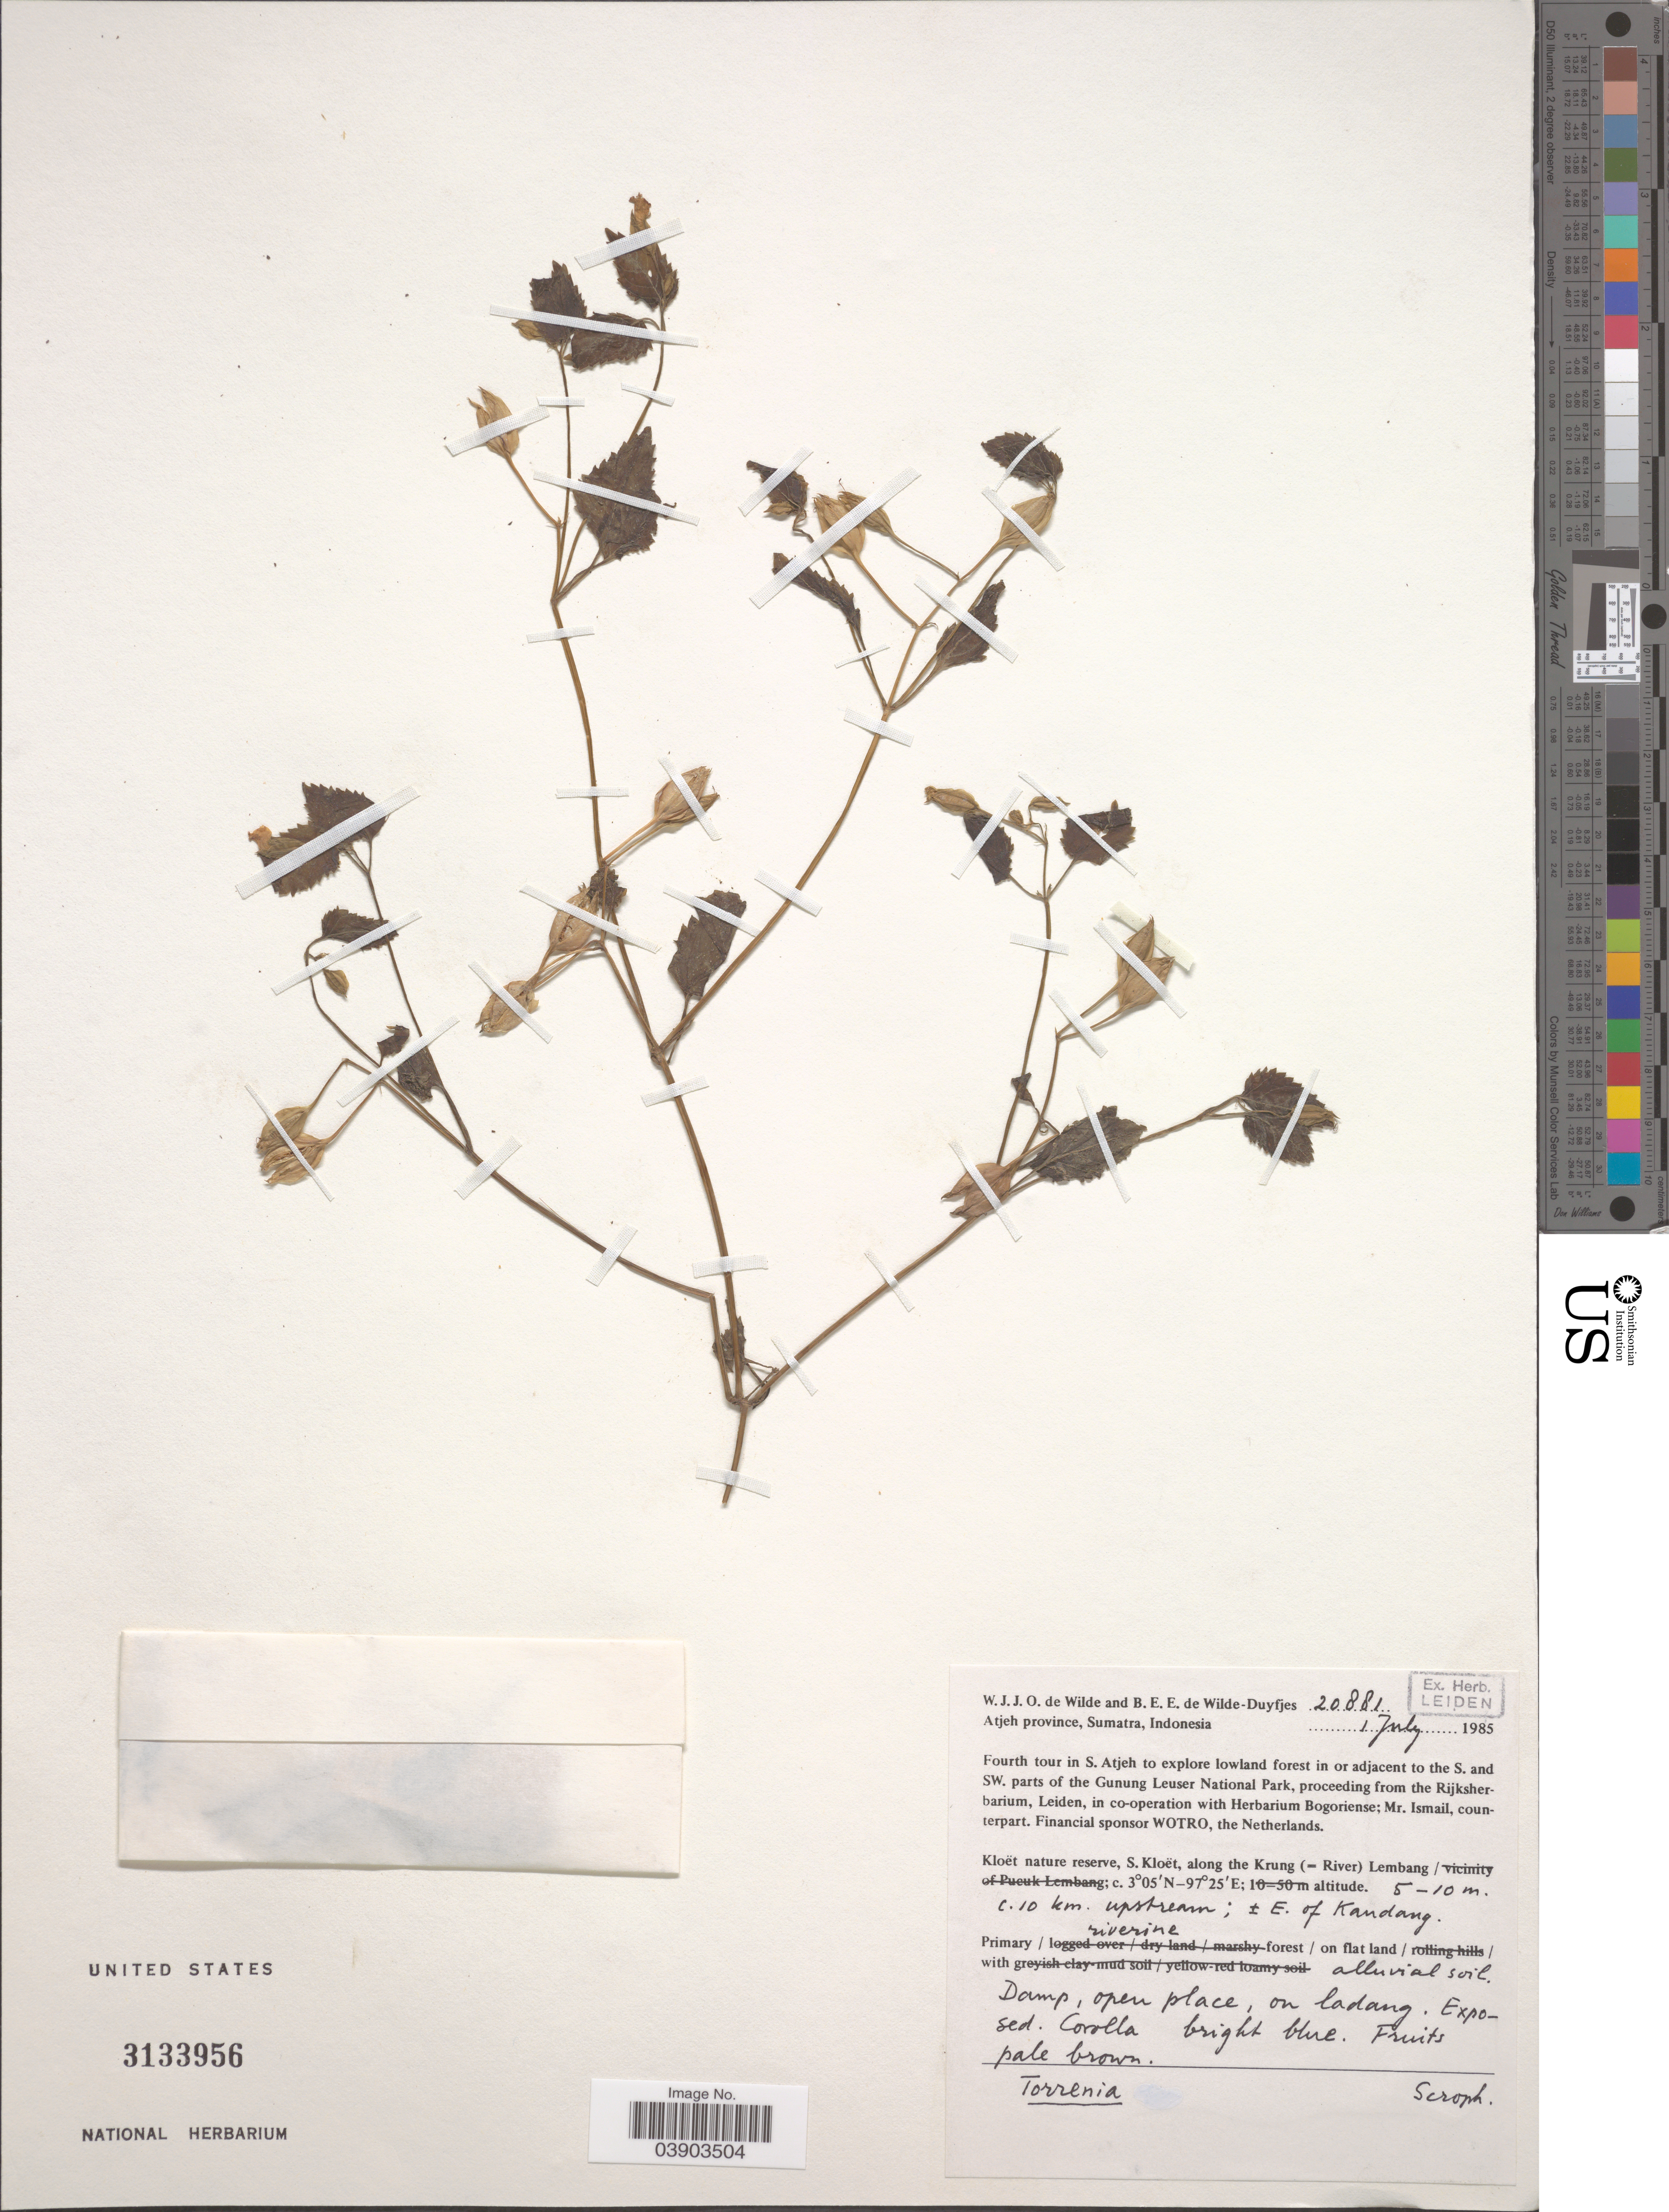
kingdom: Plantae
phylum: Tracheophyta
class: Magnoliopsida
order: Lamiales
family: Linderniaceae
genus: Torenia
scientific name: Torenia sp.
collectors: W. J. de Wilde & B. E. de Wilde-Duyfjes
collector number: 20881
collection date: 1985-07-01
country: Indonesia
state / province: Sumatra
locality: Atjeh province. Fourth tour in S. Atjeh to explore lowland forest in or adjacent to the S. and SW. parts of the Gunung Leuser National Park. Klöet nature reserve, S. Klöet, along the Krung (- River) Lembang; c. 10 km upstream; ± E. of Kandang.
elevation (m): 5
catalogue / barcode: US 3133956